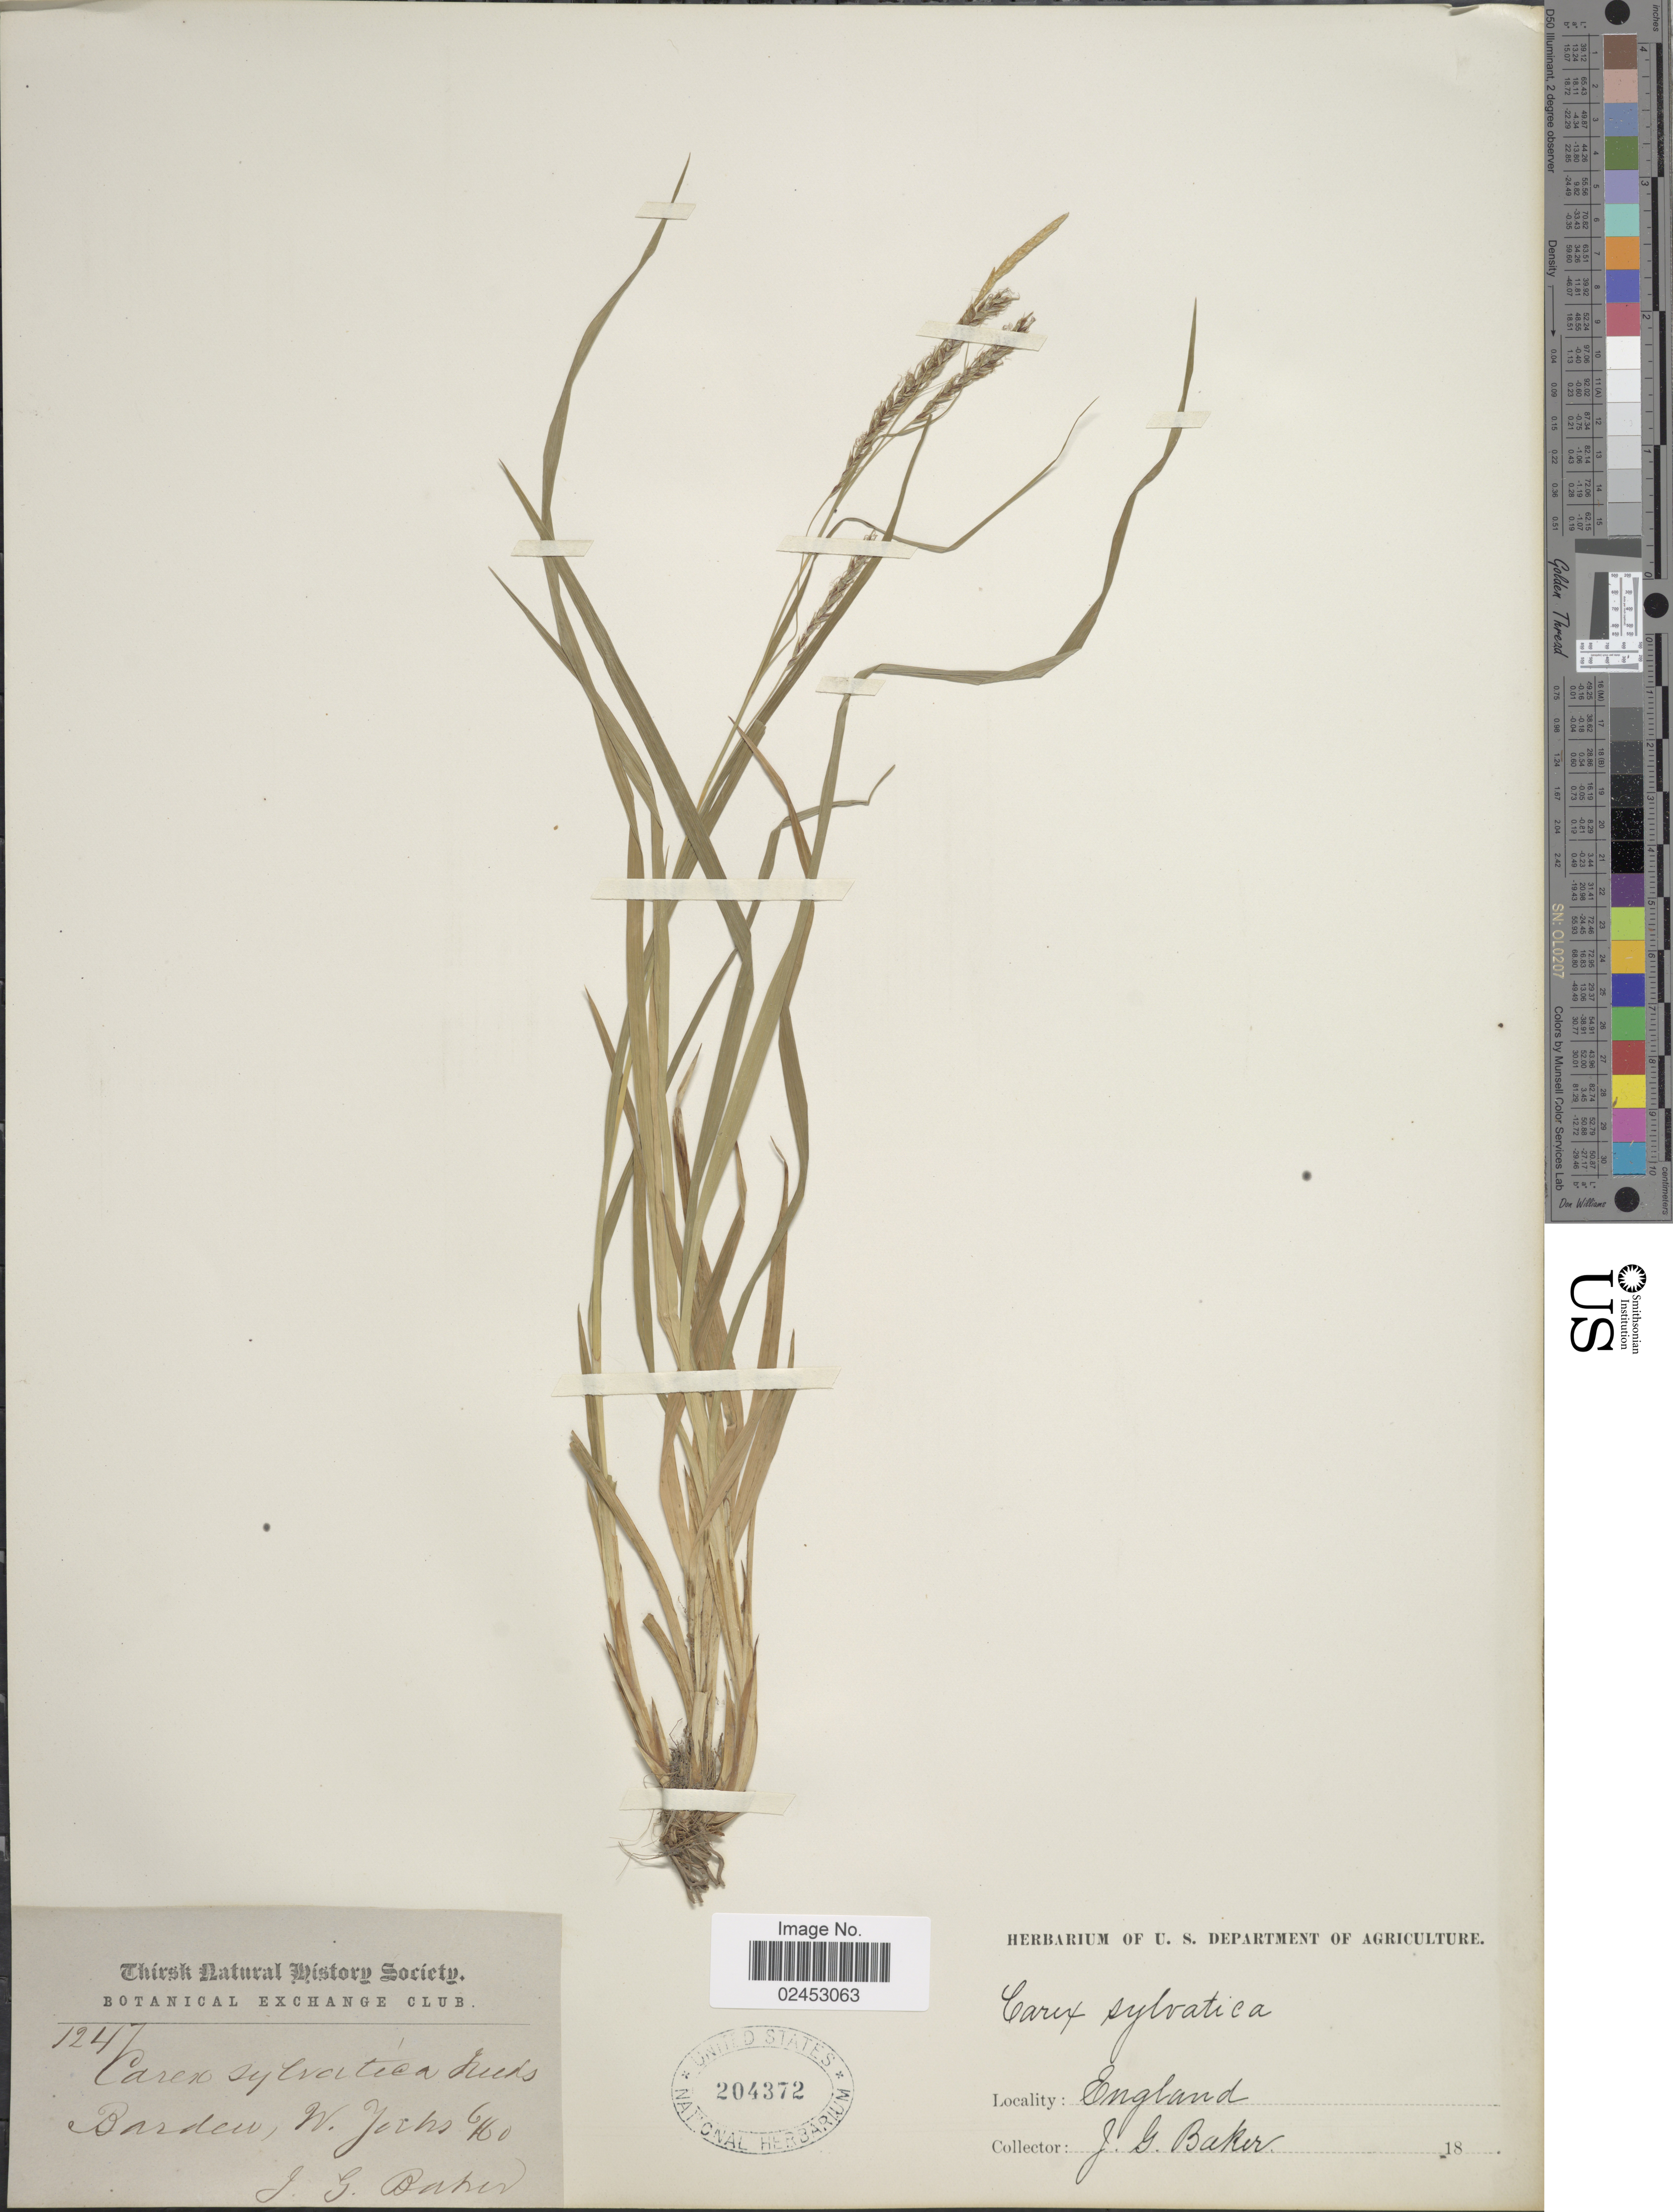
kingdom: Plantae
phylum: Tracheophyta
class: Liliopsida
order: Poales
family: Cyperaceae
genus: Carex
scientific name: Carex sylvatica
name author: Huds.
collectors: J. G. Baker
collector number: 1247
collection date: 1860-06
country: United Kingdom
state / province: England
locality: Barden, W. York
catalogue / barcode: US 204372